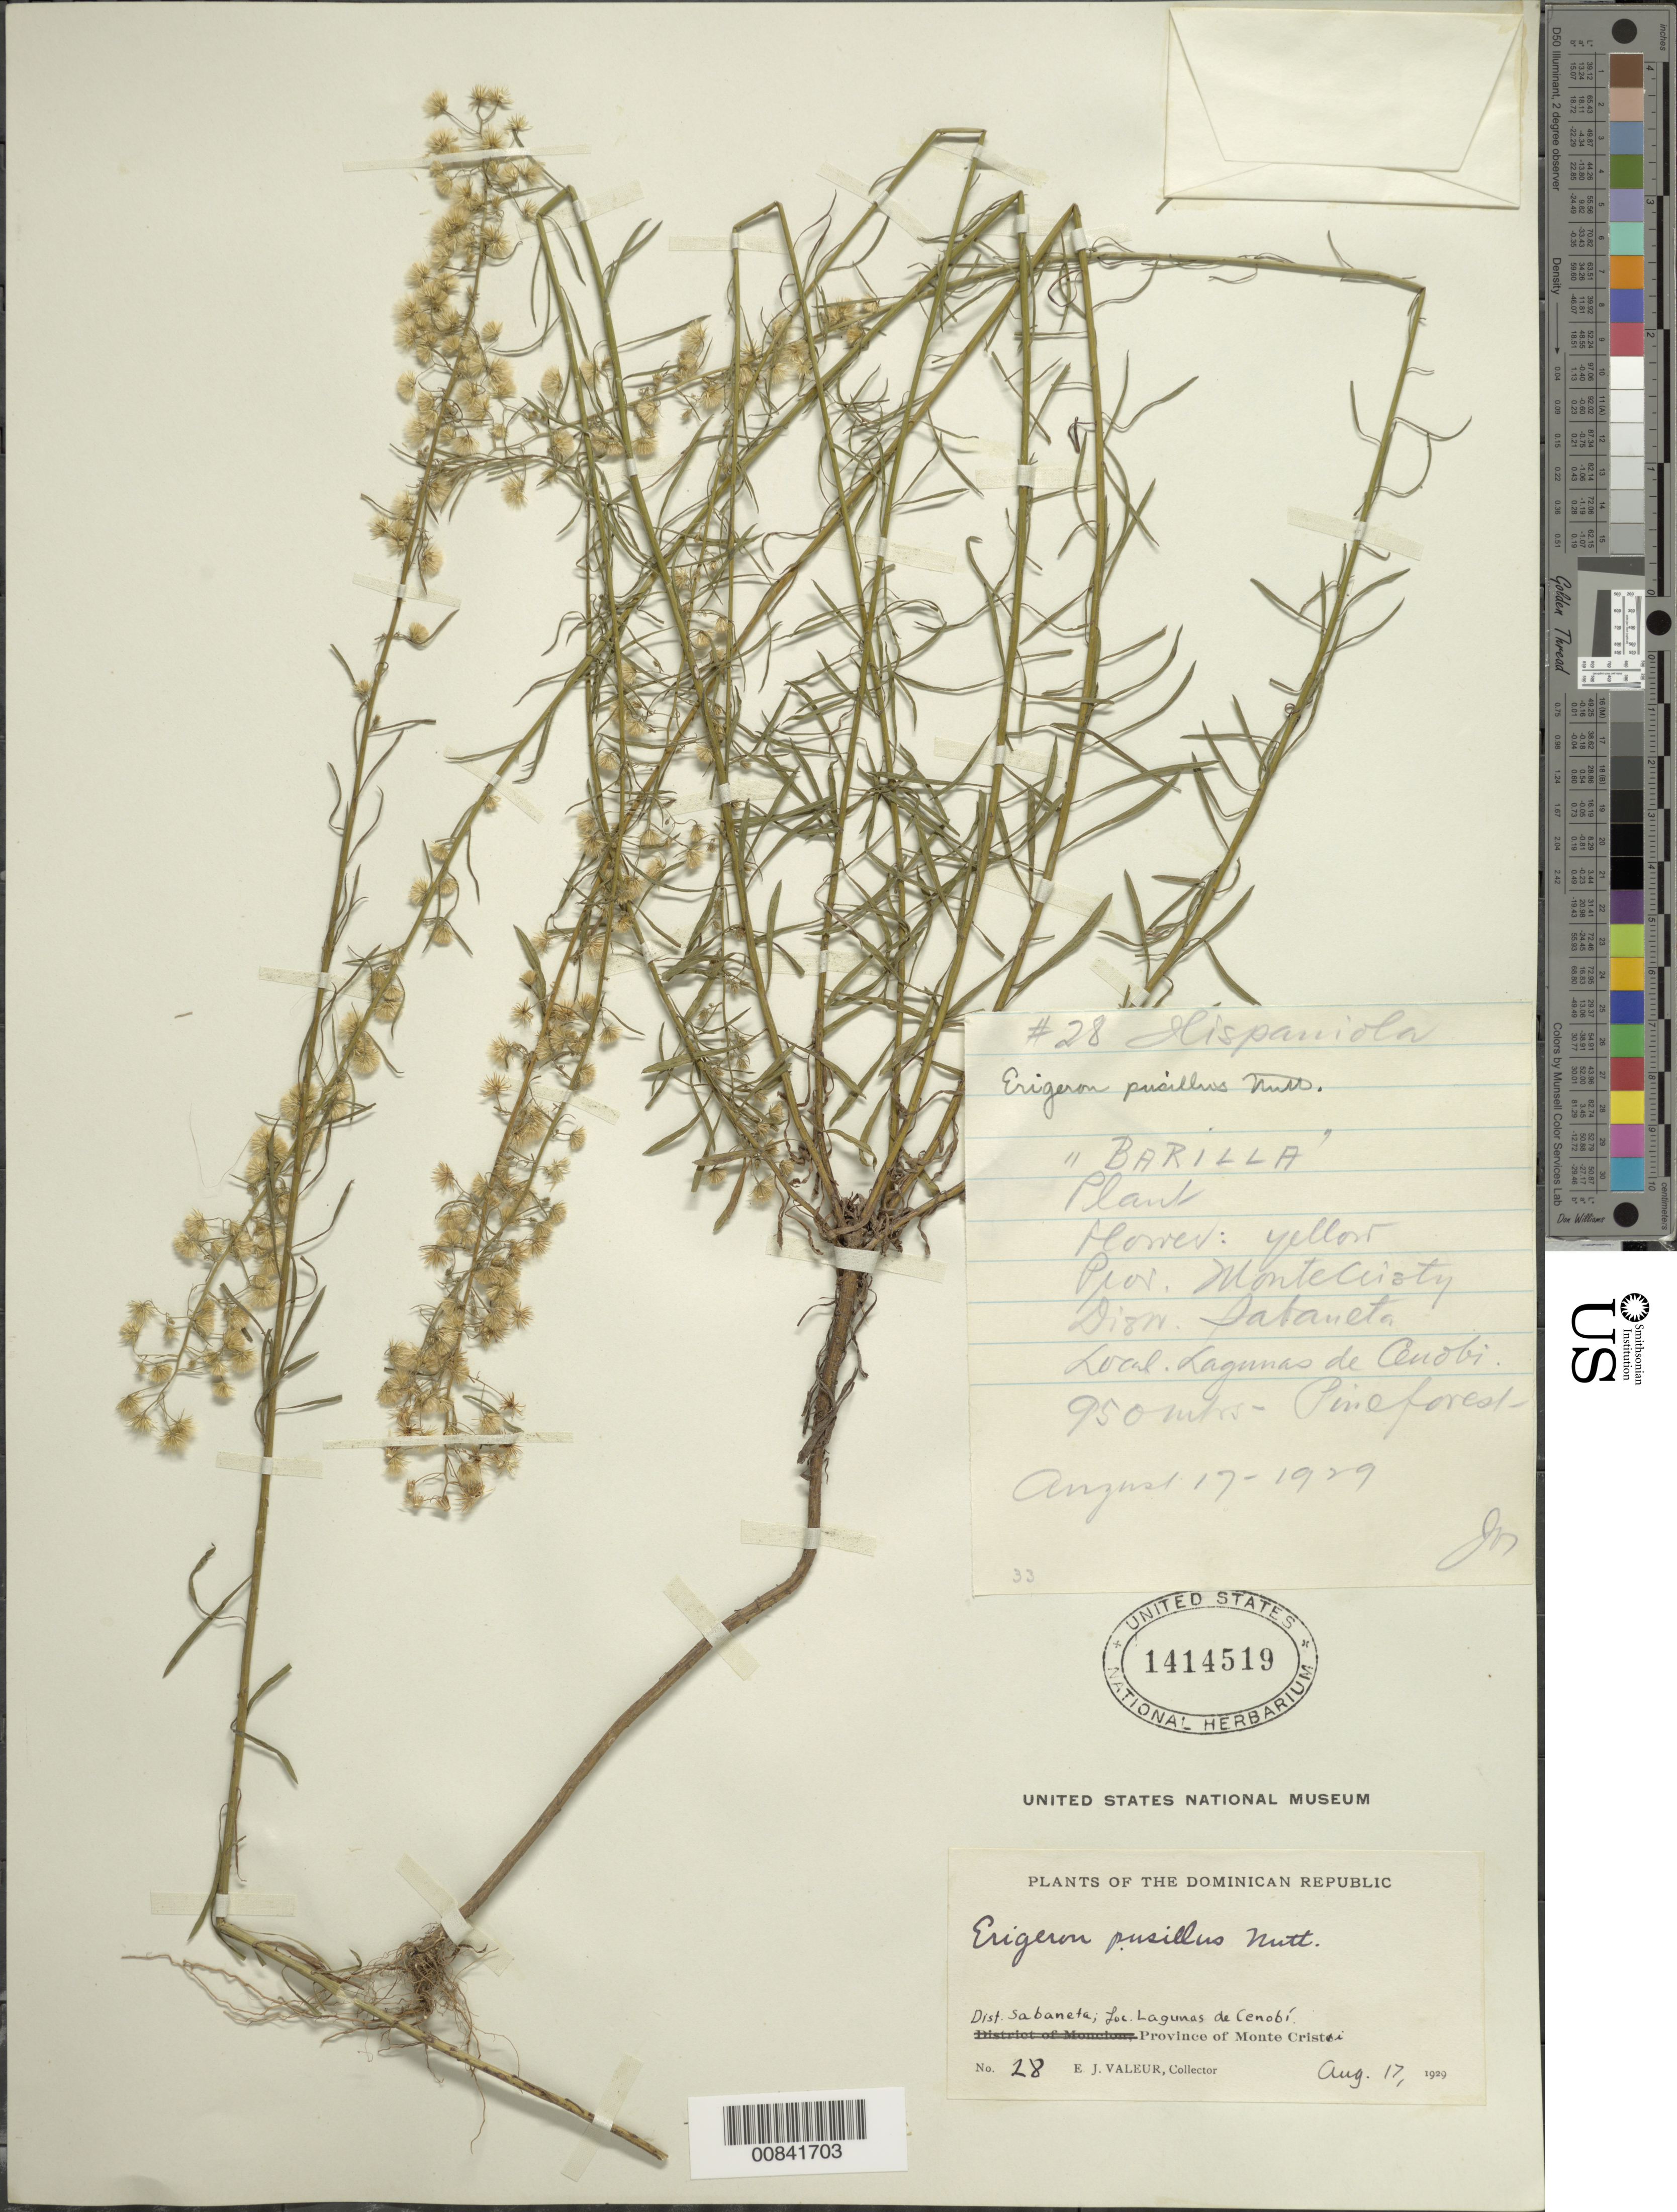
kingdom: Plantae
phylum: Tracheophyta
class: Magnoliopsida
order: Asterales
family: Asteraceae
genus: Conyza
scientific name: Conyza canadensis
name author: (L.) Cronq.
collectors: E. Valeur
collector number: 218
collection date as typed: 17 Aug 1929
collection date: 1929-08-17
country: Dominican Republic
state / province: Monte Cristi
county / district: Sabaneta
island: Hispaniola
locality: Las Lagunas de Cenobí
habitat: Pine forest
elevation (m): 950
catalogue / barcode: US 1414519